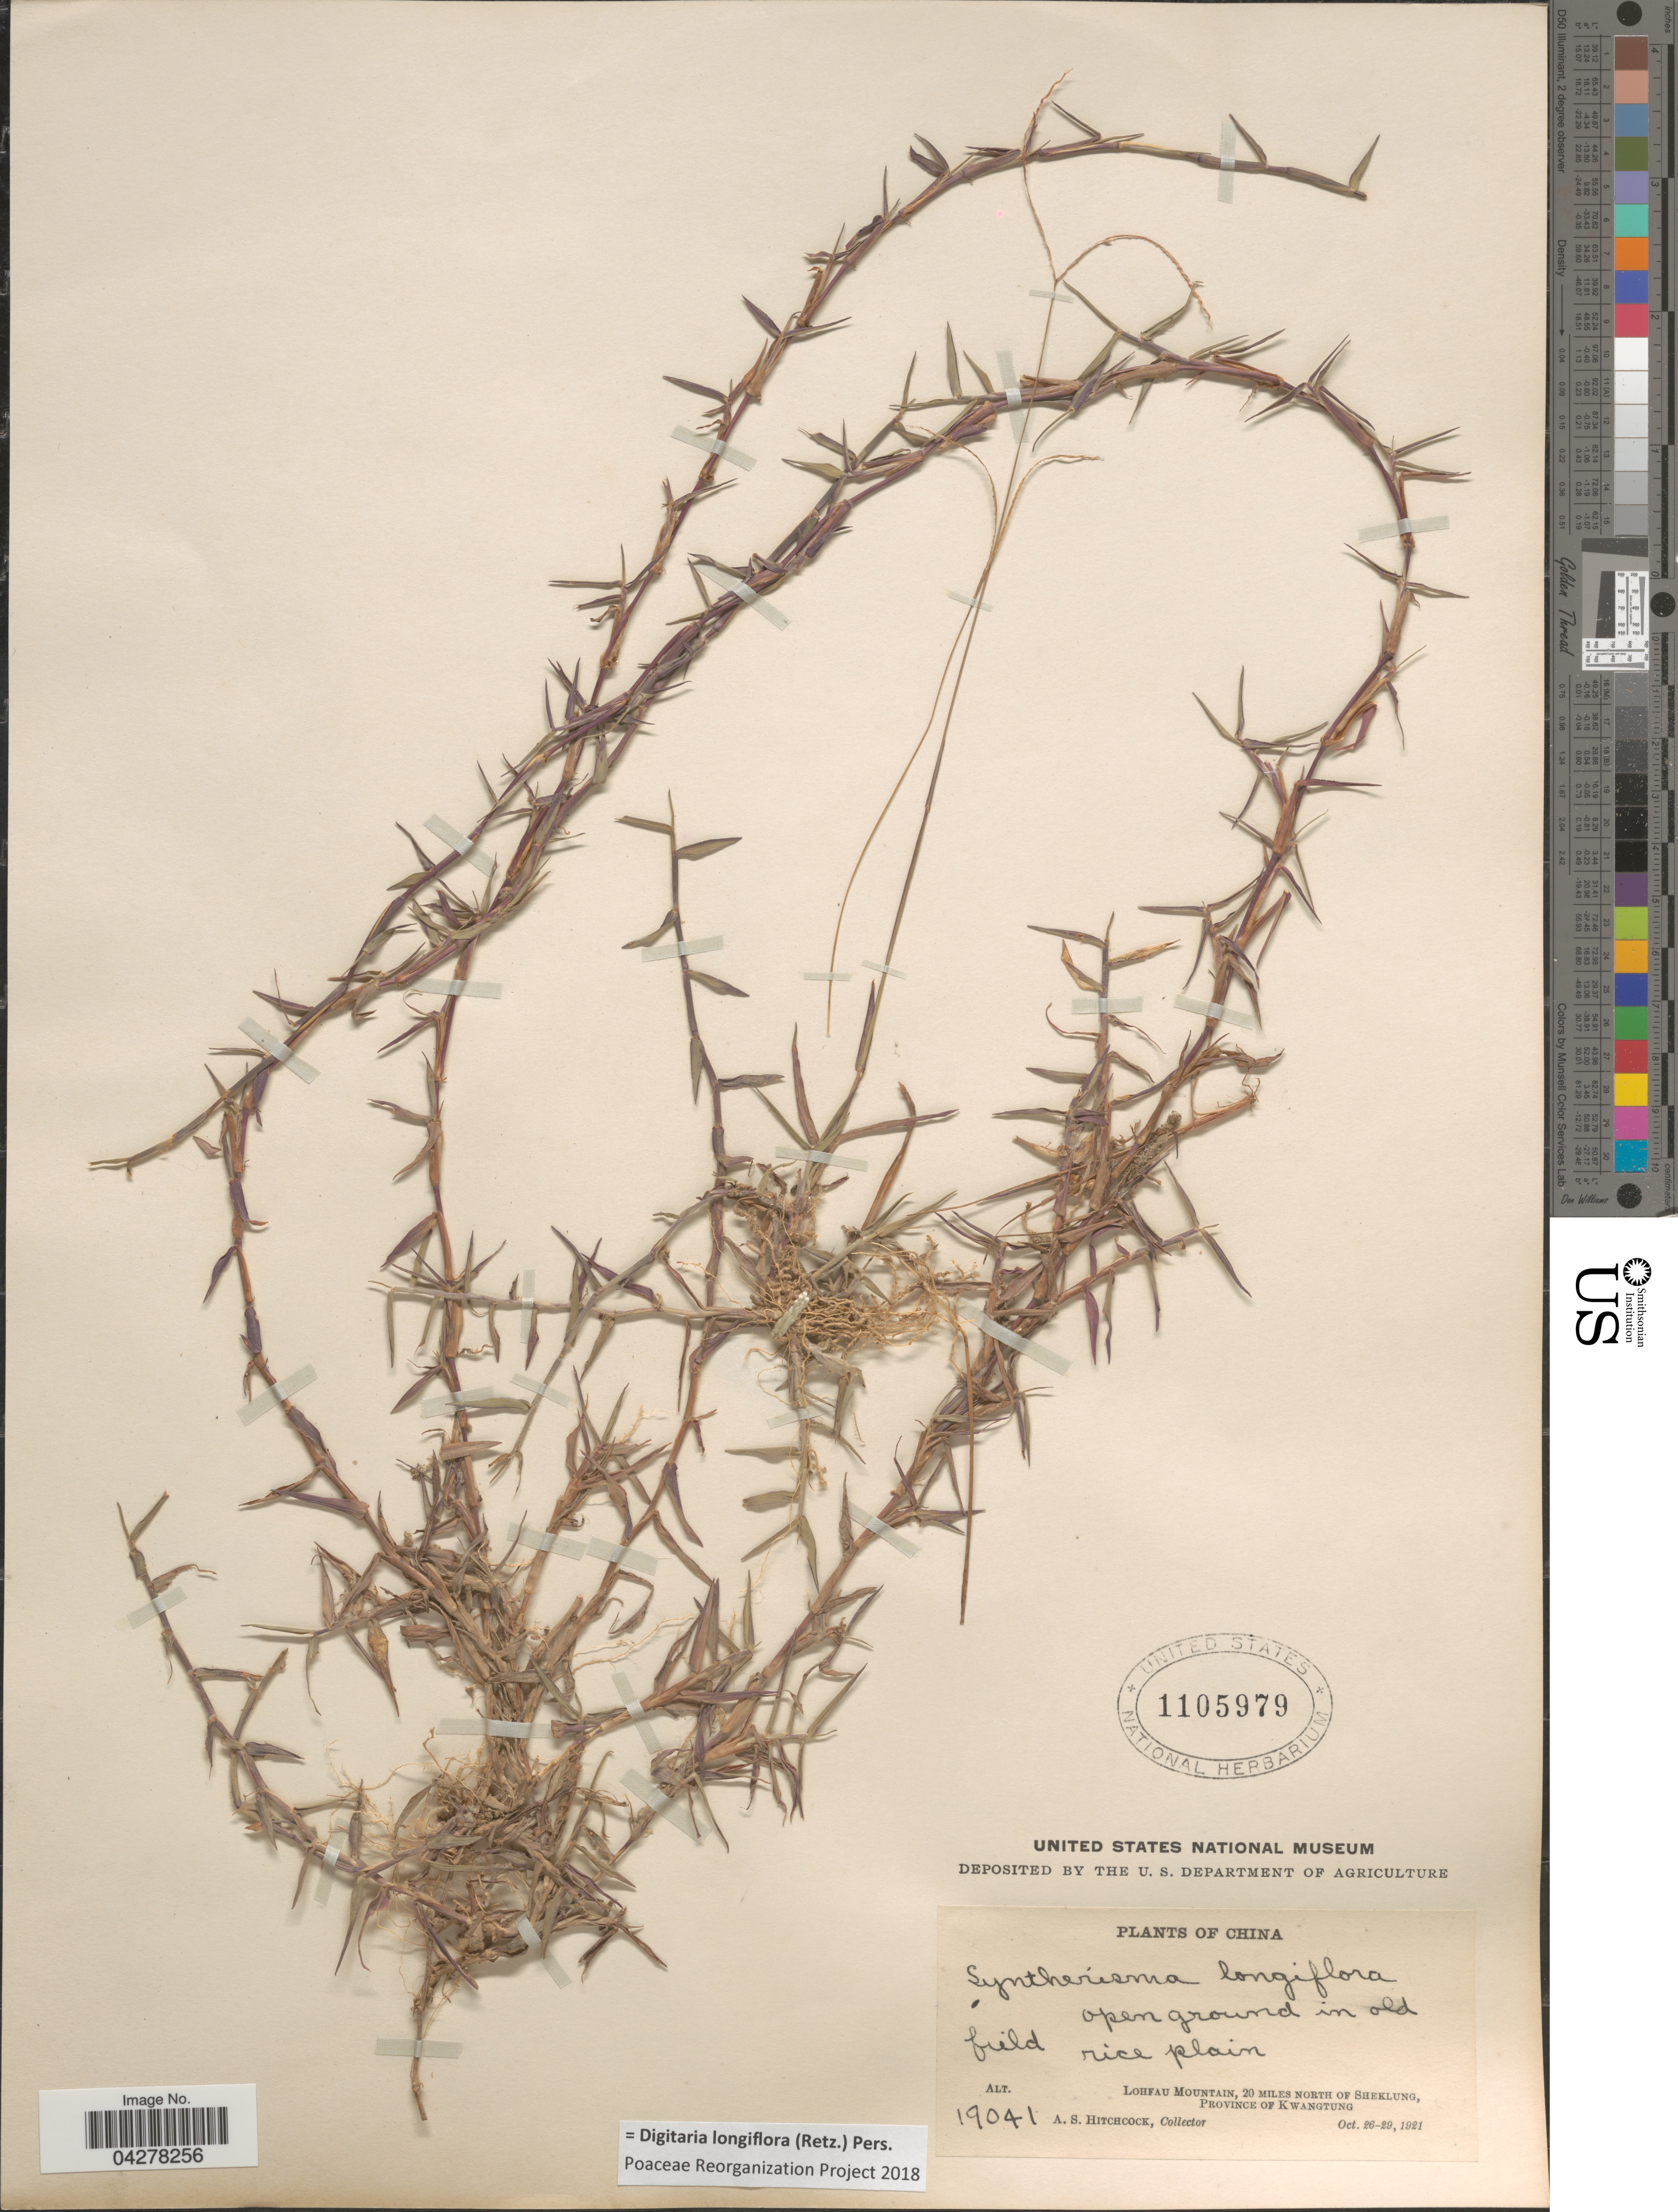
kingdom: Plantae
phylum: Tracheophyta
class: Liliopsida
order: Poales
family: Poaceae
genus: Digitaria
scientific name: Digitaria longiflora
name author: (Retz.) Pers.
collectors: A. S. Hitchcock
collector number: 19041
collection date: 1921-10-26/1921-10-29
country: China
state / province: Guangdong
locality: Open ground in old field rice plain. Lohfau Mountain, 20 miles North of Sheklung, Province of Kwangtung.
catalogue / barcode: US 1105979